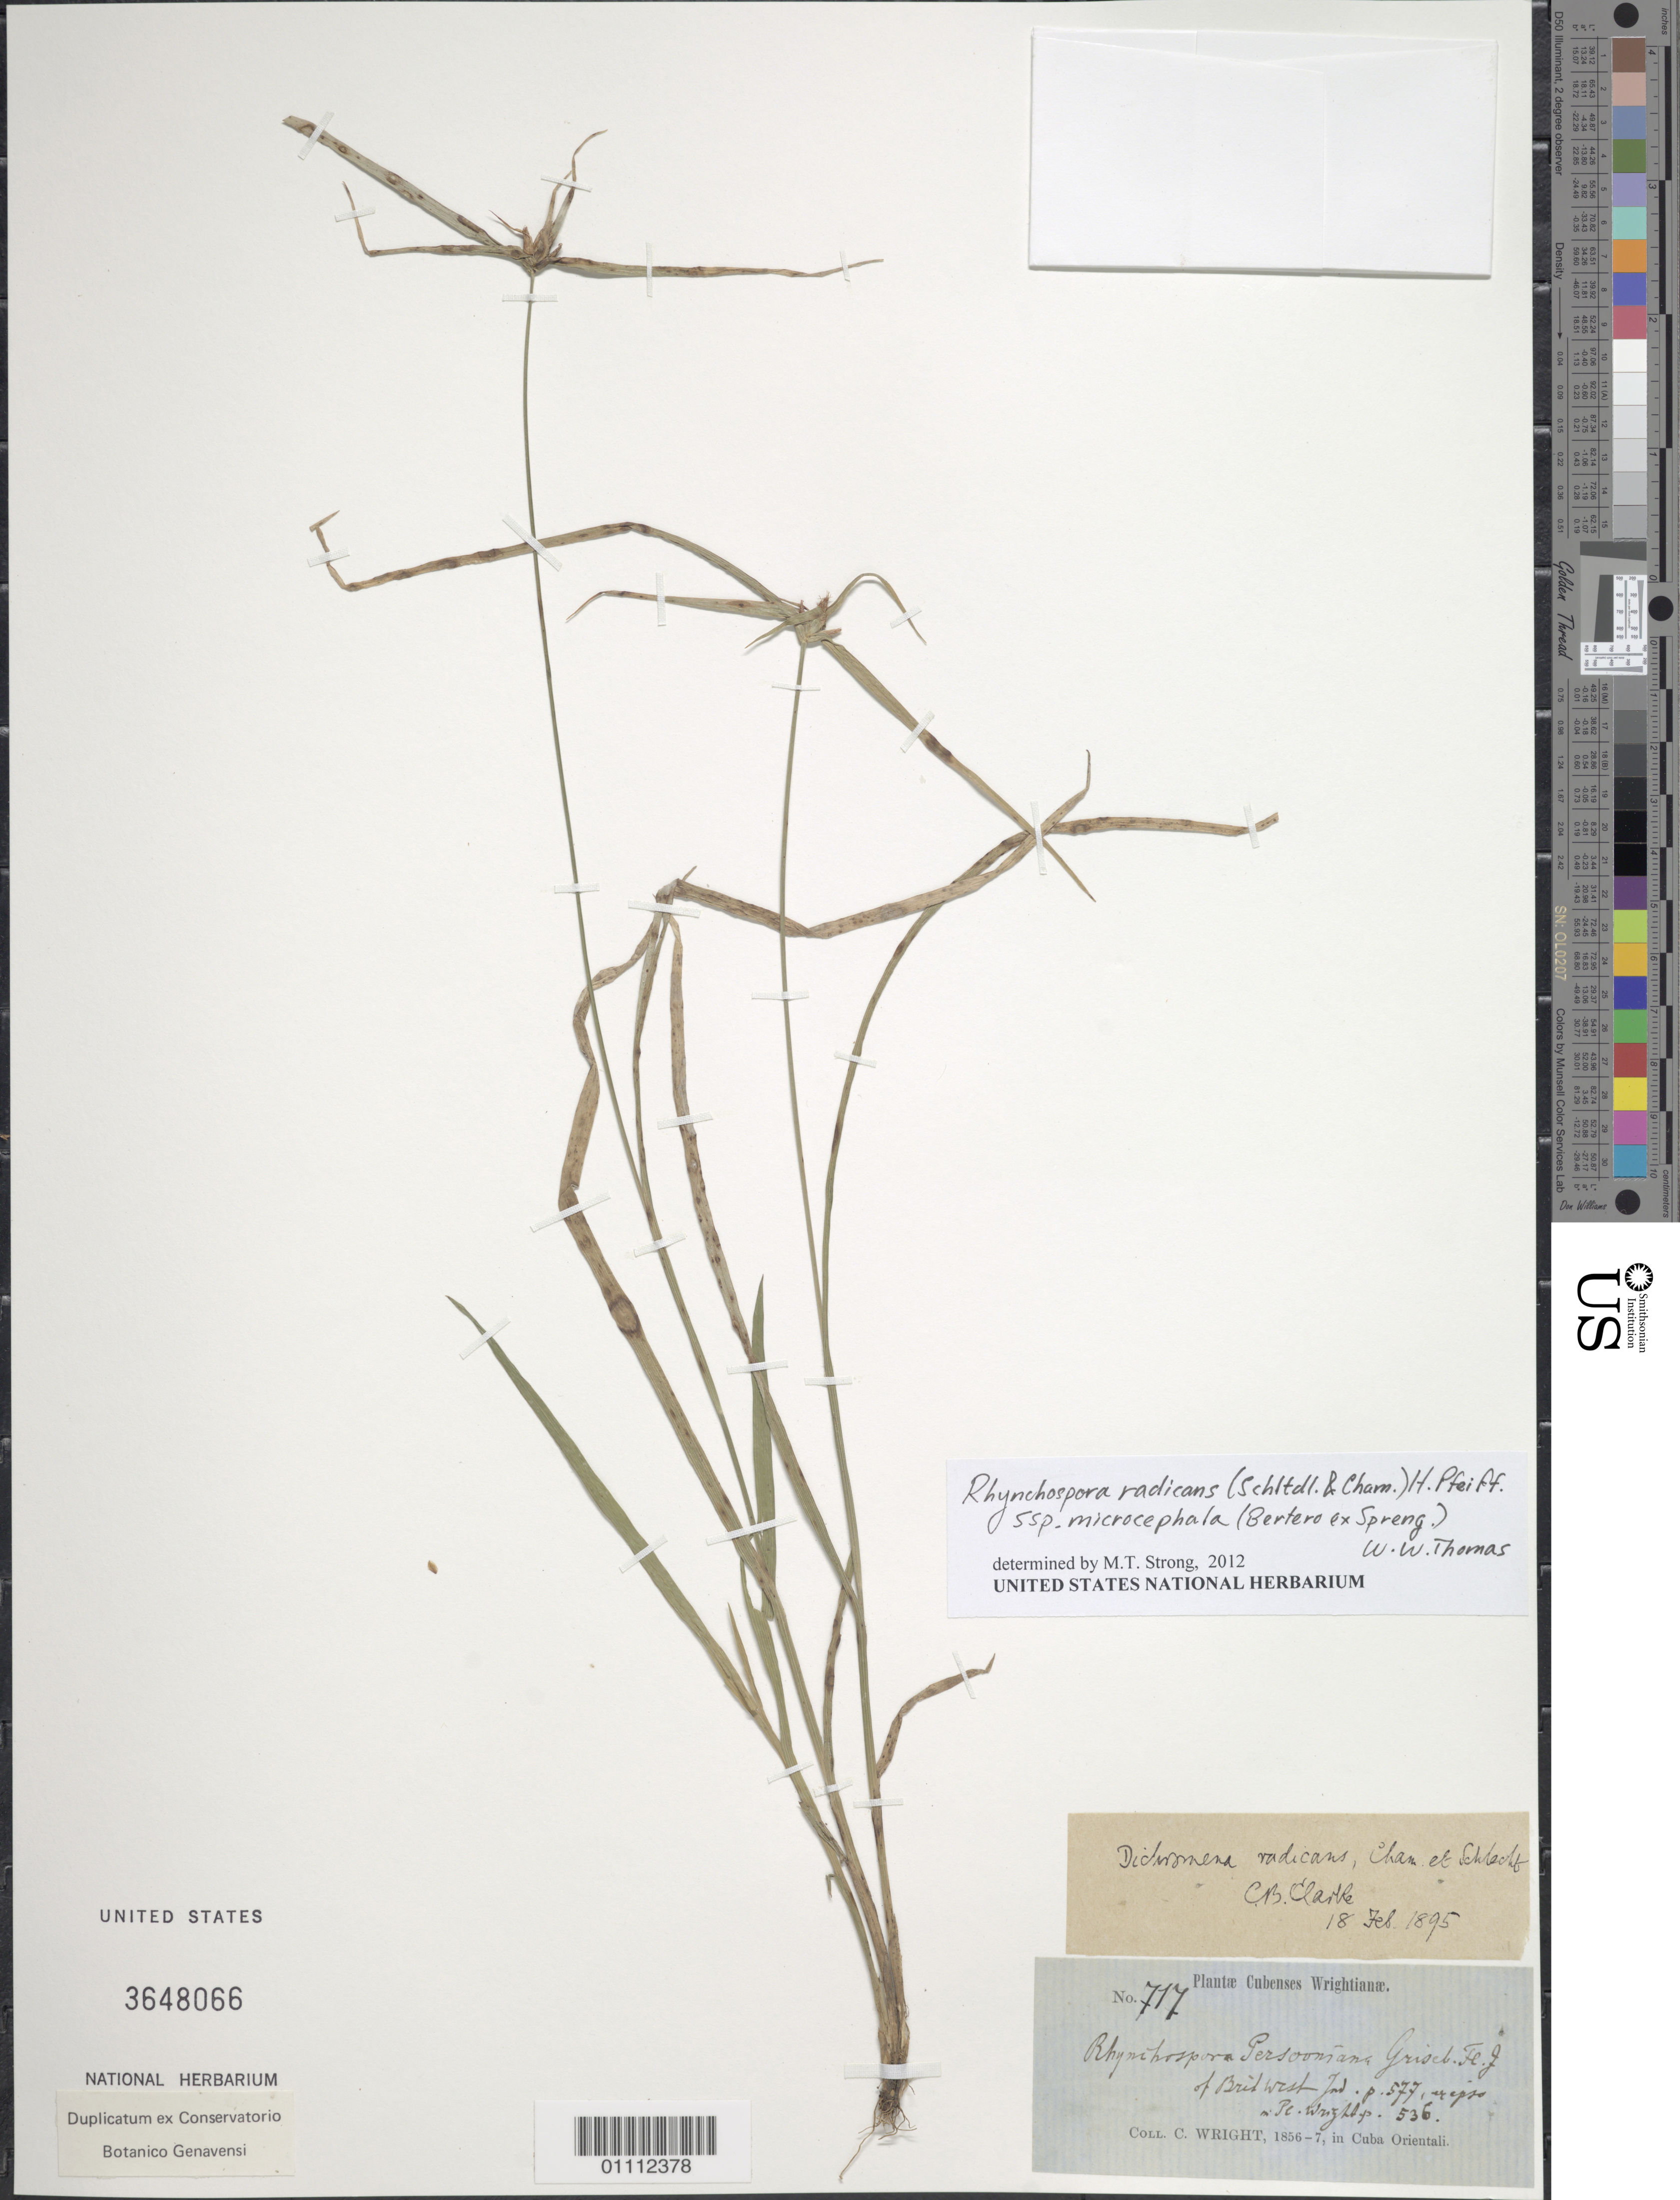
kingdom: Plantae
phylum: Tracheophyta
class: Liliopsida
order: Poales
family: Cyperaceae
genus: Rhynchospora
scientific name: Rhynchospora radicans subsp. microcephala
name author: (Bertero ex Spreng.) W.W. Thomas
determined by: Strong, M. T., (US), Smithsonian Institution - National Museum of Natural History (UNITED STATES)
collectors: C. Wright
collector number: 717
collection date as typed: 1856 to -- --- 1857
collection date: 1856/1857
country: Cuba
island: Cuba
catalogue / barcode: US 3648066